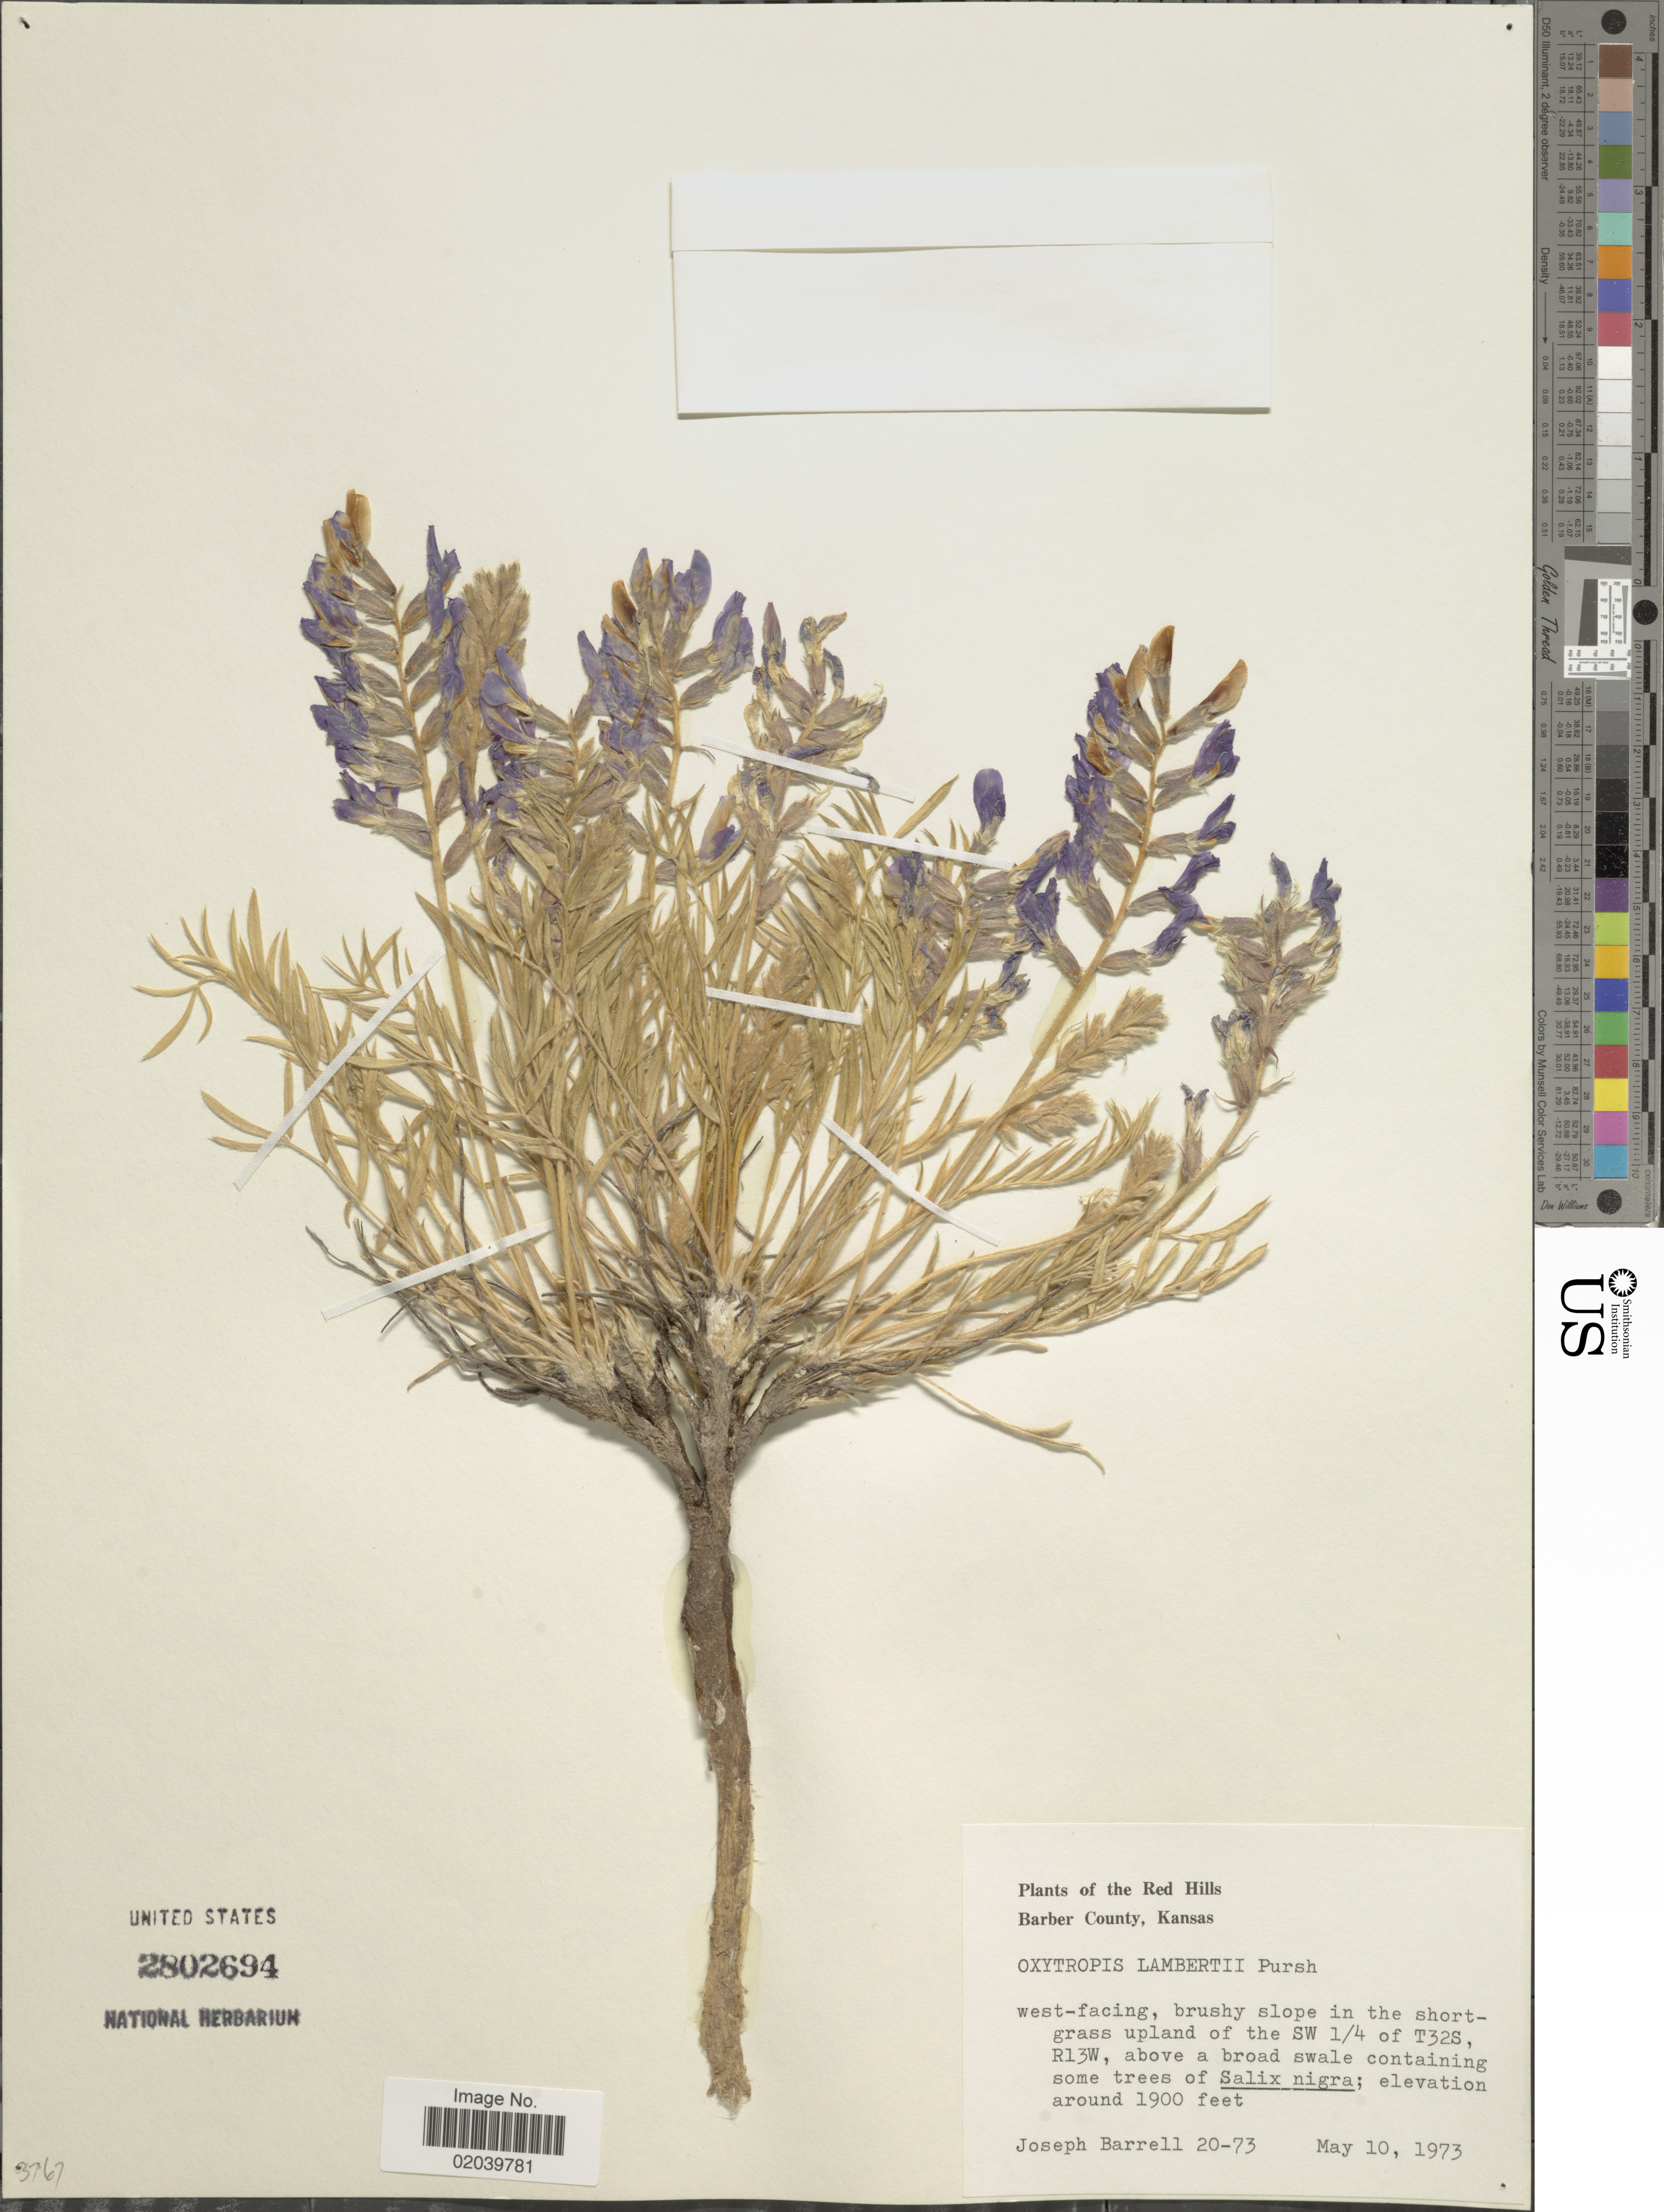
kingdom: Plantae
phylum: Tracheophyta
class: Magnoliopsida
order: Fabales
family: Fabaceae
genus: Oxytropis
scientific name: Oxytropis lambertii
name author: Pursh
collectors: J. Barrell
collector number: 20-73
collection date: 1973-05-10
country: United States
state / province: Kansas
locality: Red Hills. Barber County. West-facing, brushy slope in the short-grass upland of the SW 1/4 of T32S, R13W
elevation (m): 579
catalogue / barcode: US 2802694